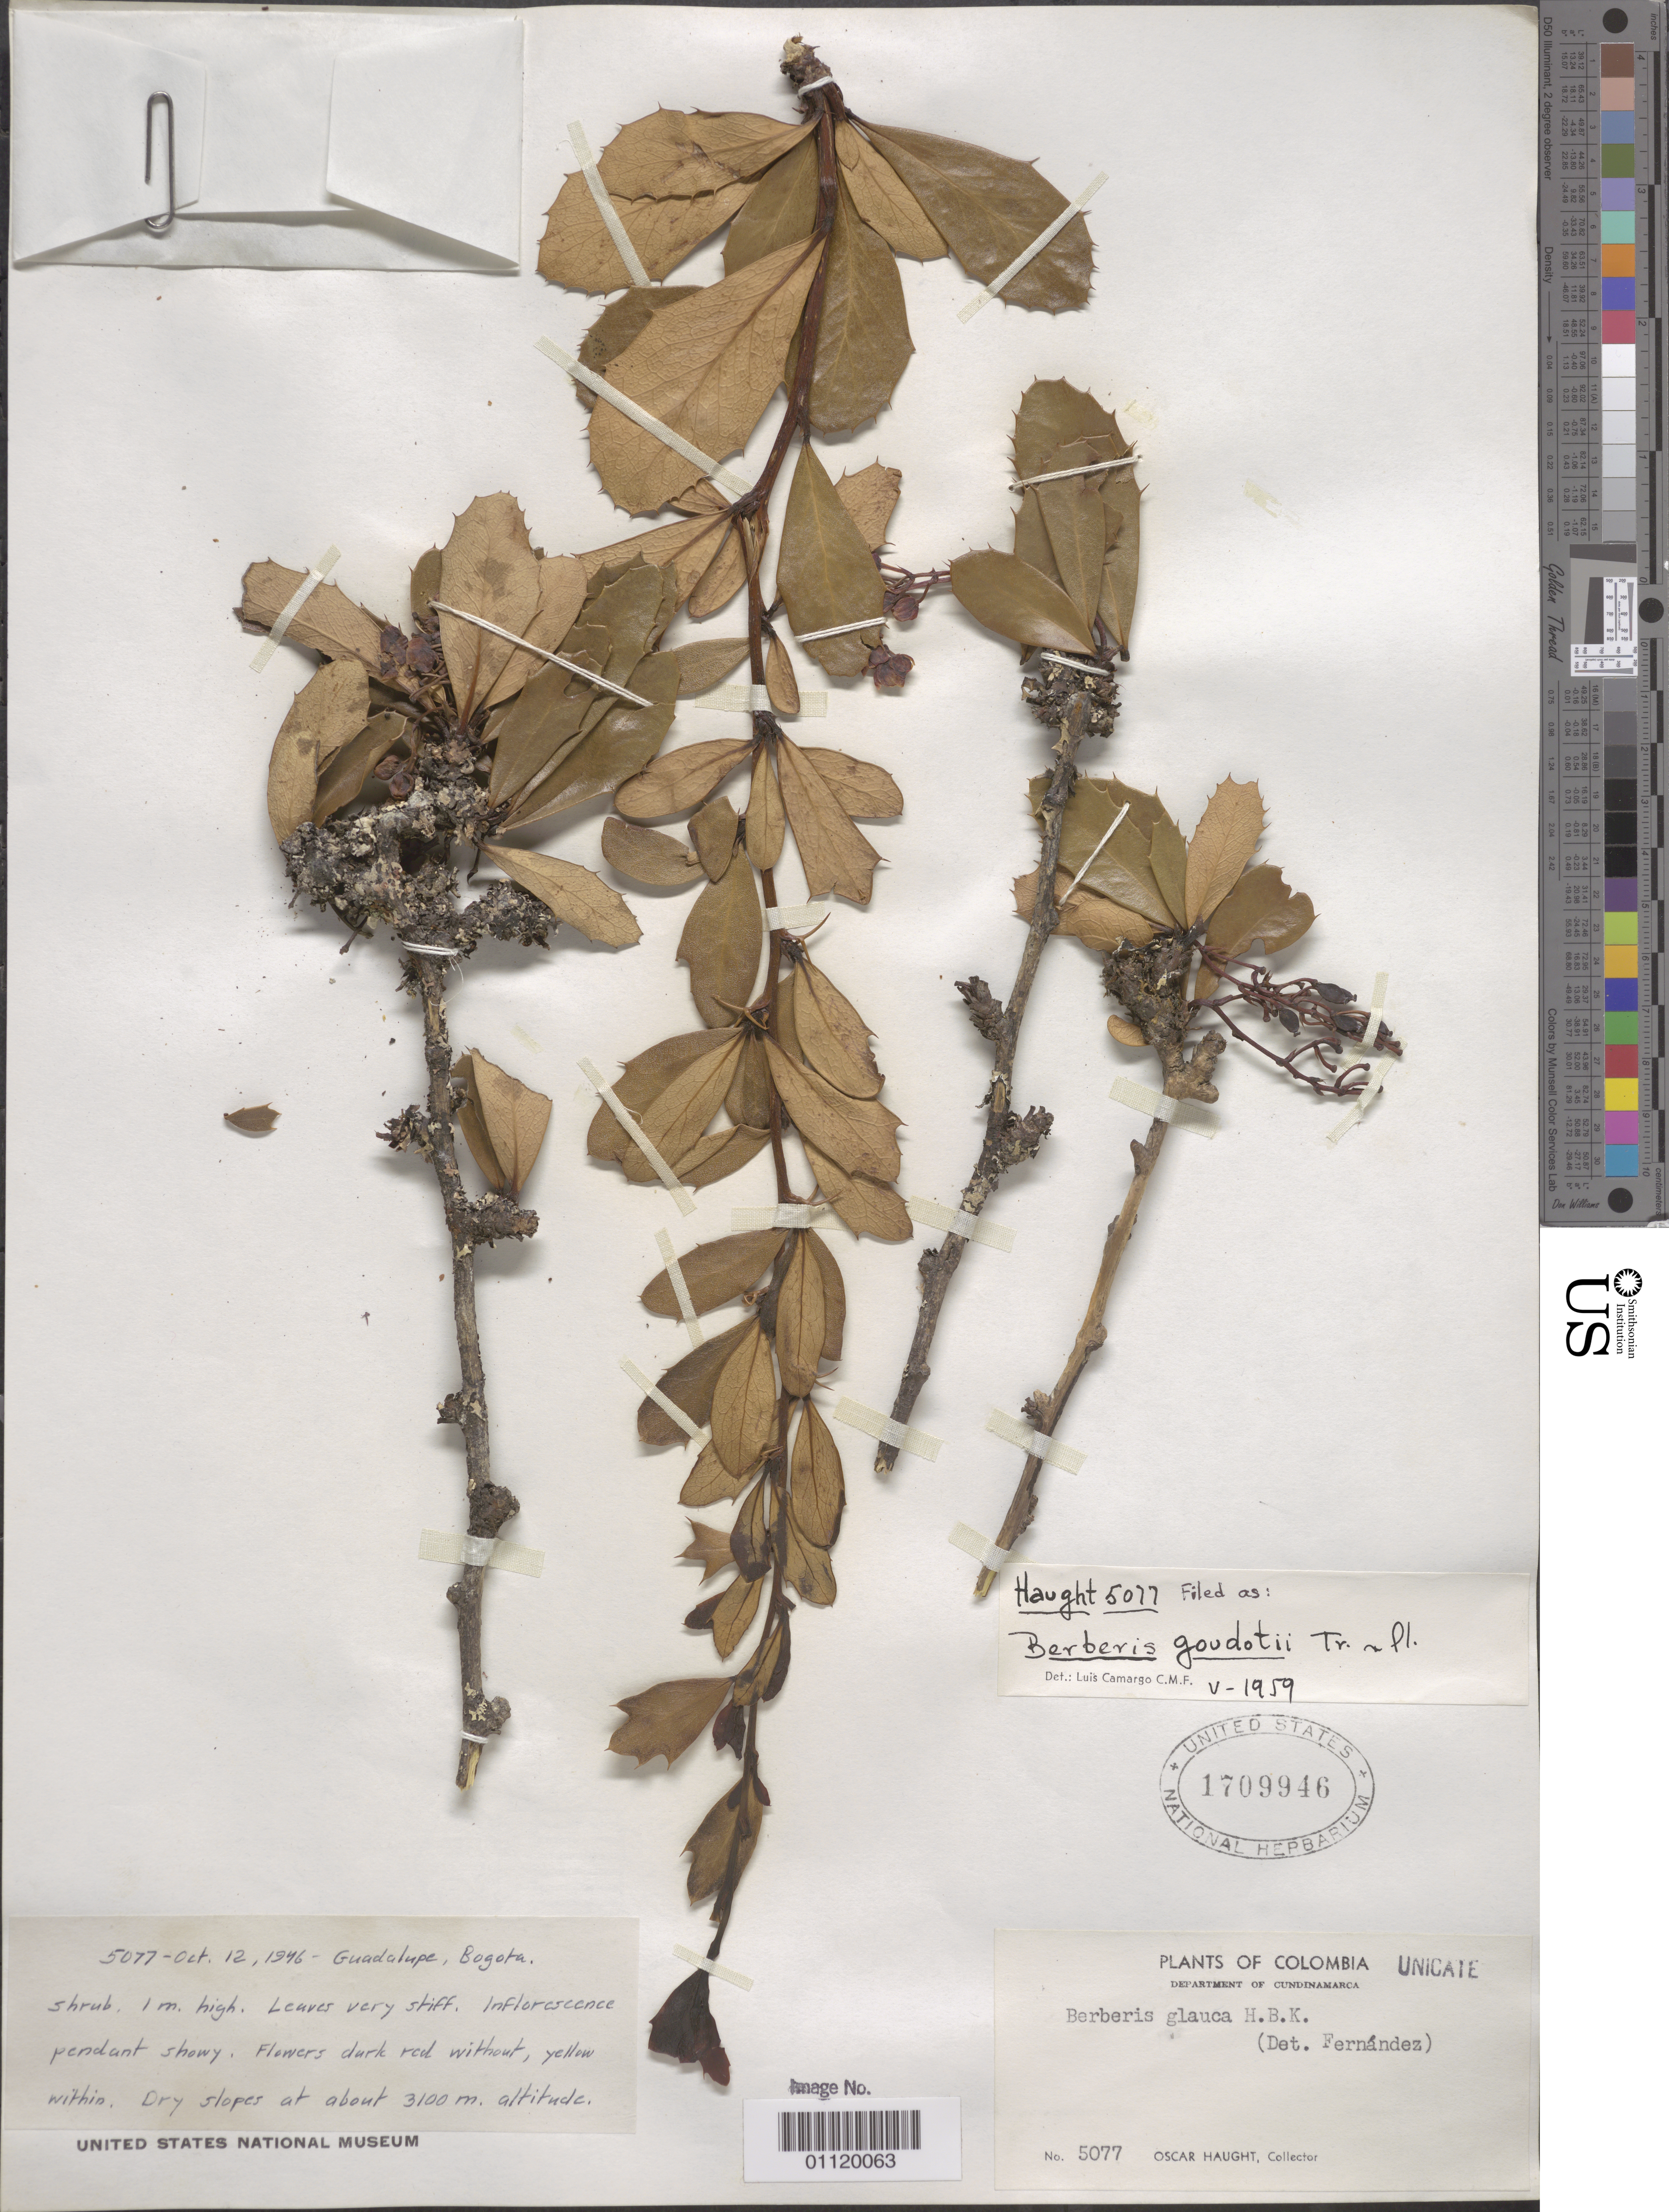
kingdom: Plantae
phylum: Tracheophyta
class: Magnoliopsida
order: Ranunculales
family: Berberidaceae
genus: Berberis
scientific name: Berberis goudotii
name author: Triana & Planch. ex Wedd.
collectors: O. L. Haught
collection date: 1946-10-12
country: Colombia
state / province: Cundinamarca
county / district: Bogota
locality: Gaudalupe. Dry slopes.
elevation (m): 3100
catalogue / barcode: US 19946